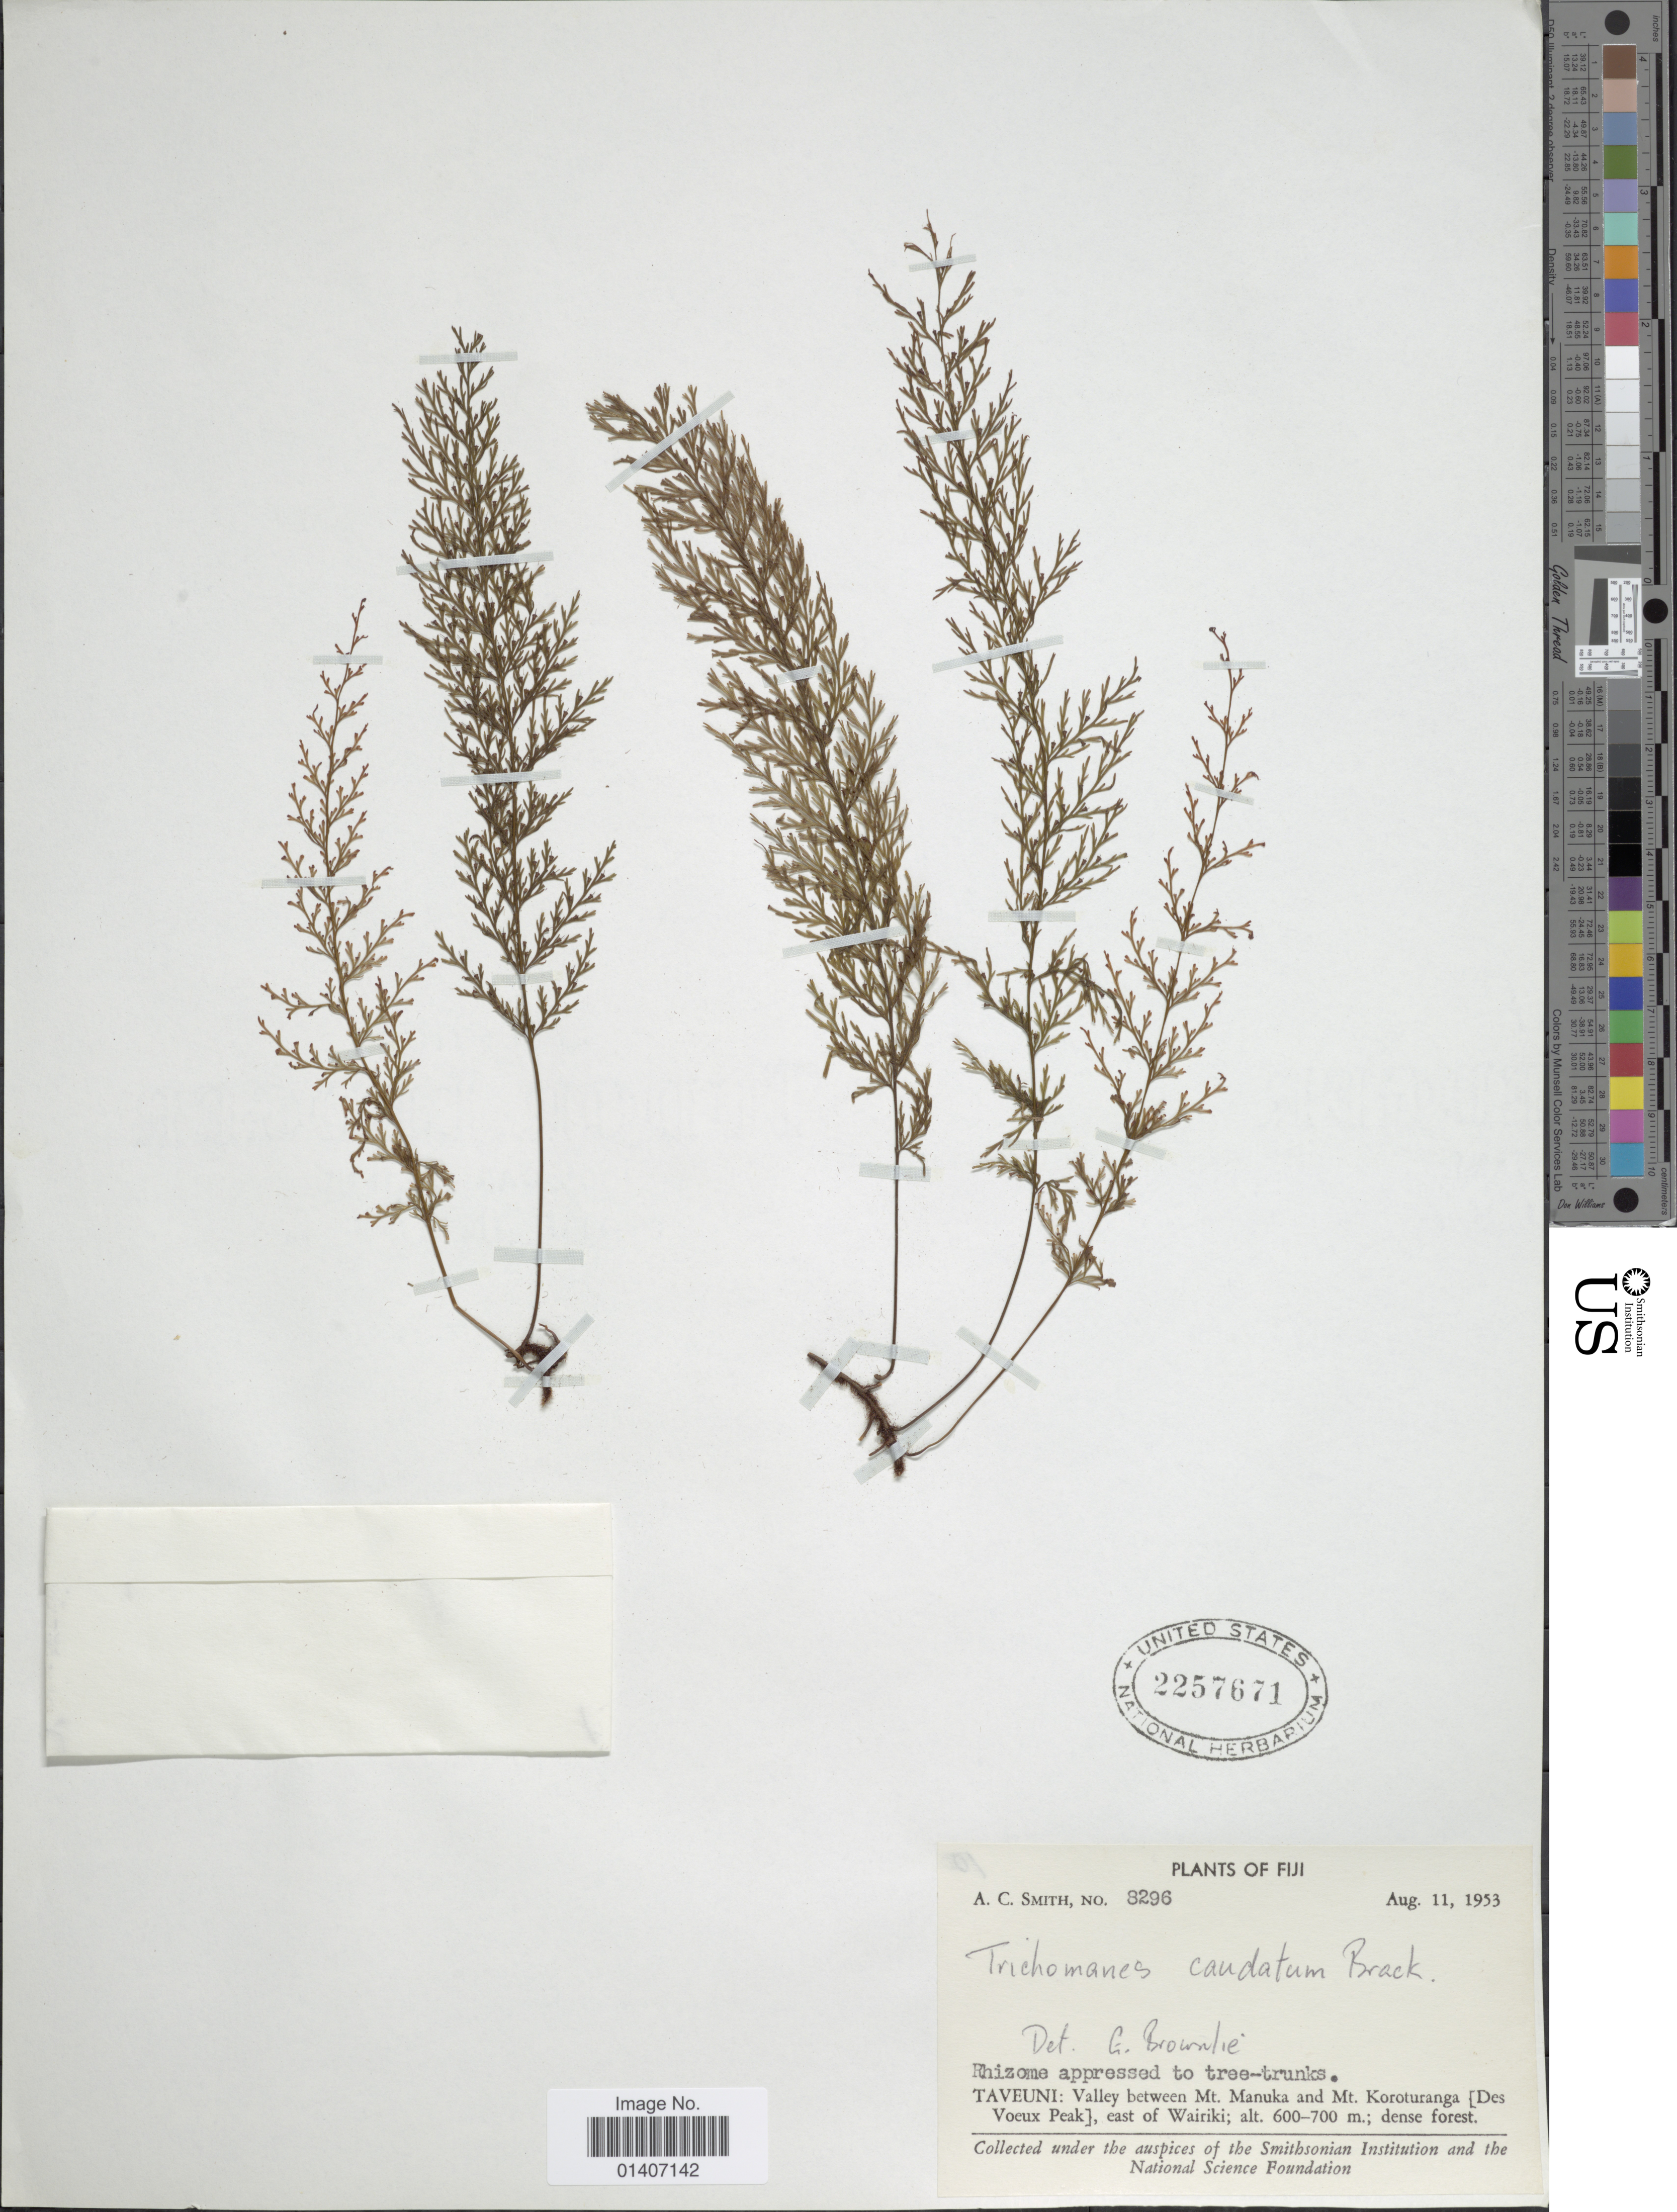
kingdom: Plantae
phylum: Tracheophyta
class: Polypodiopsida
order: Hymenophyllales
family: Hymenophyllaceae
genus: Abrodictyum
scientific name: Abrodictyum caudatum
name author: (Brack.) Ebihara & K. Iwats.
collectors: A. C. Smith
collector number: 8296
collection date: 1953-08-11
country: Fiji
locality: Taveuno: valley between Mt. manuka and Mt. Koroturanga (Des Voeux peak), east of Wairiki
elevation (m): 600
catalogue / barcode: US 2257671